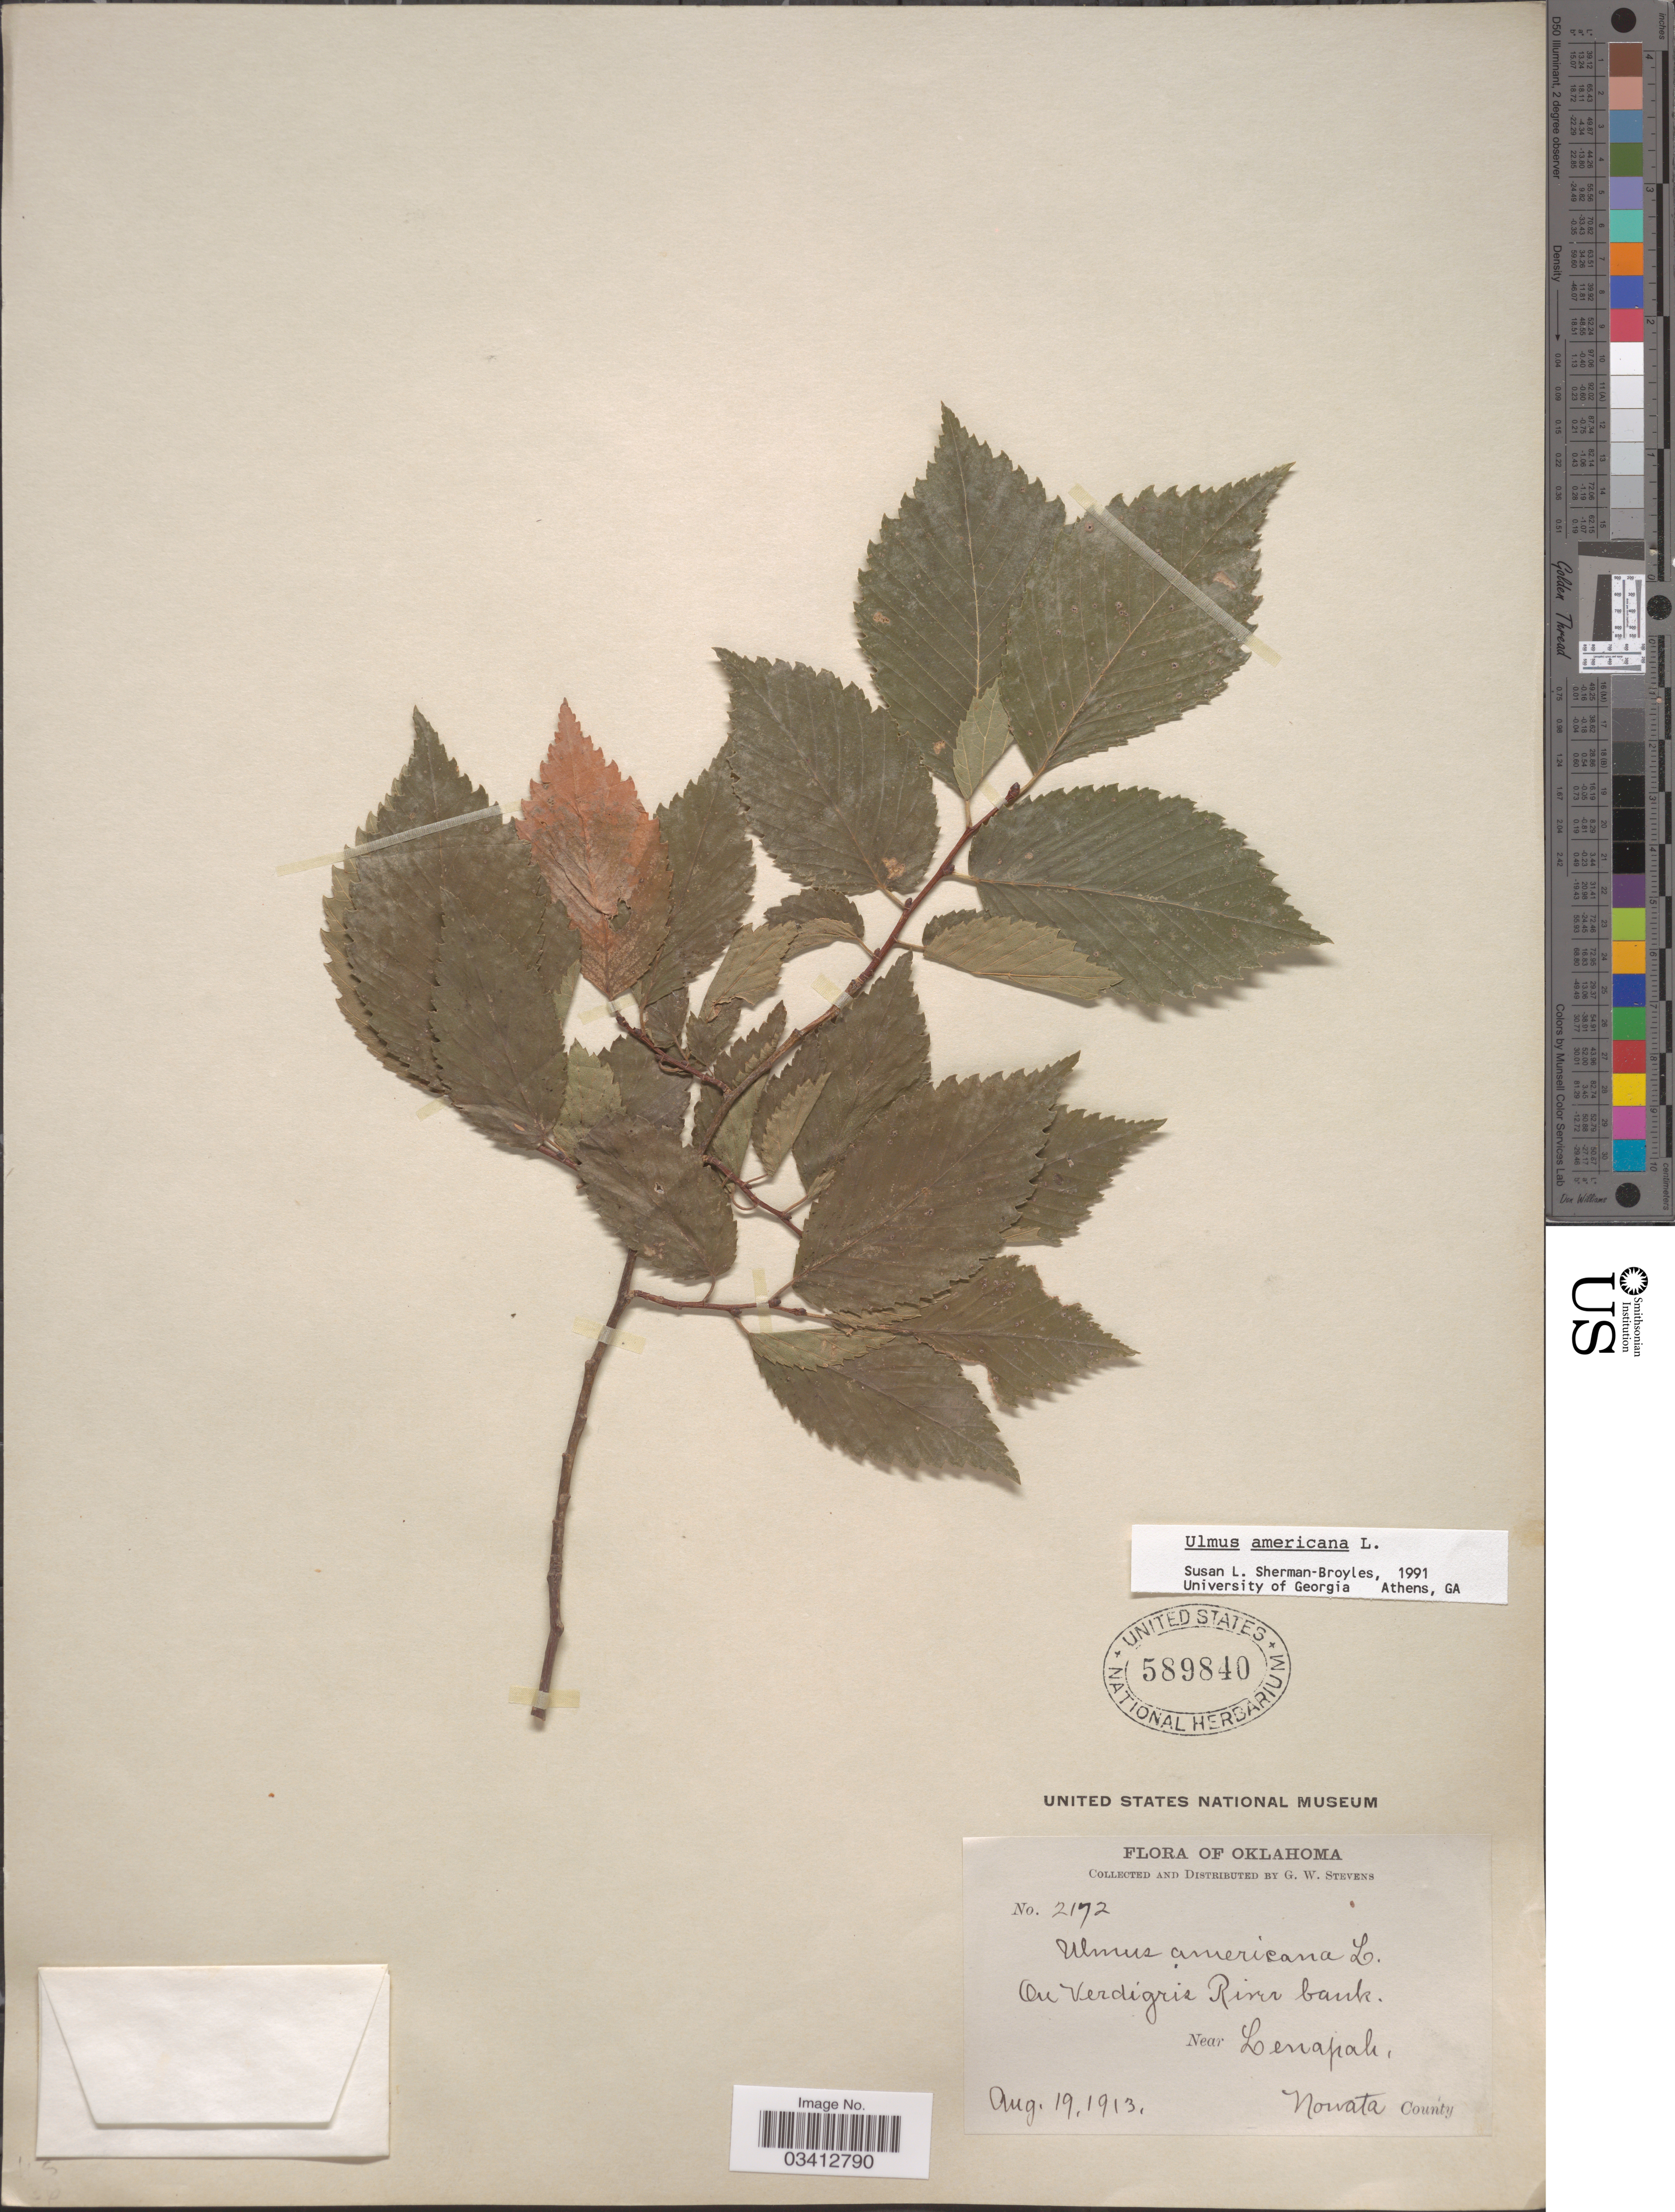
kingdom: Plantae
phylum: Tracheophyta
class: Magnoliopsida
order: Rosales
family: Ulmaceae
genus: Ulmus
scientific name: Ulmus americana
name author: L.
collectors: G. W. Stevens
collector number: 2172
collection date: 1913-08-19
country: United States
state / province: Oklahoma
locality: On Verdigris River bank. Near Lenapah, Nowata County.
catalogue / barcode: US 589840